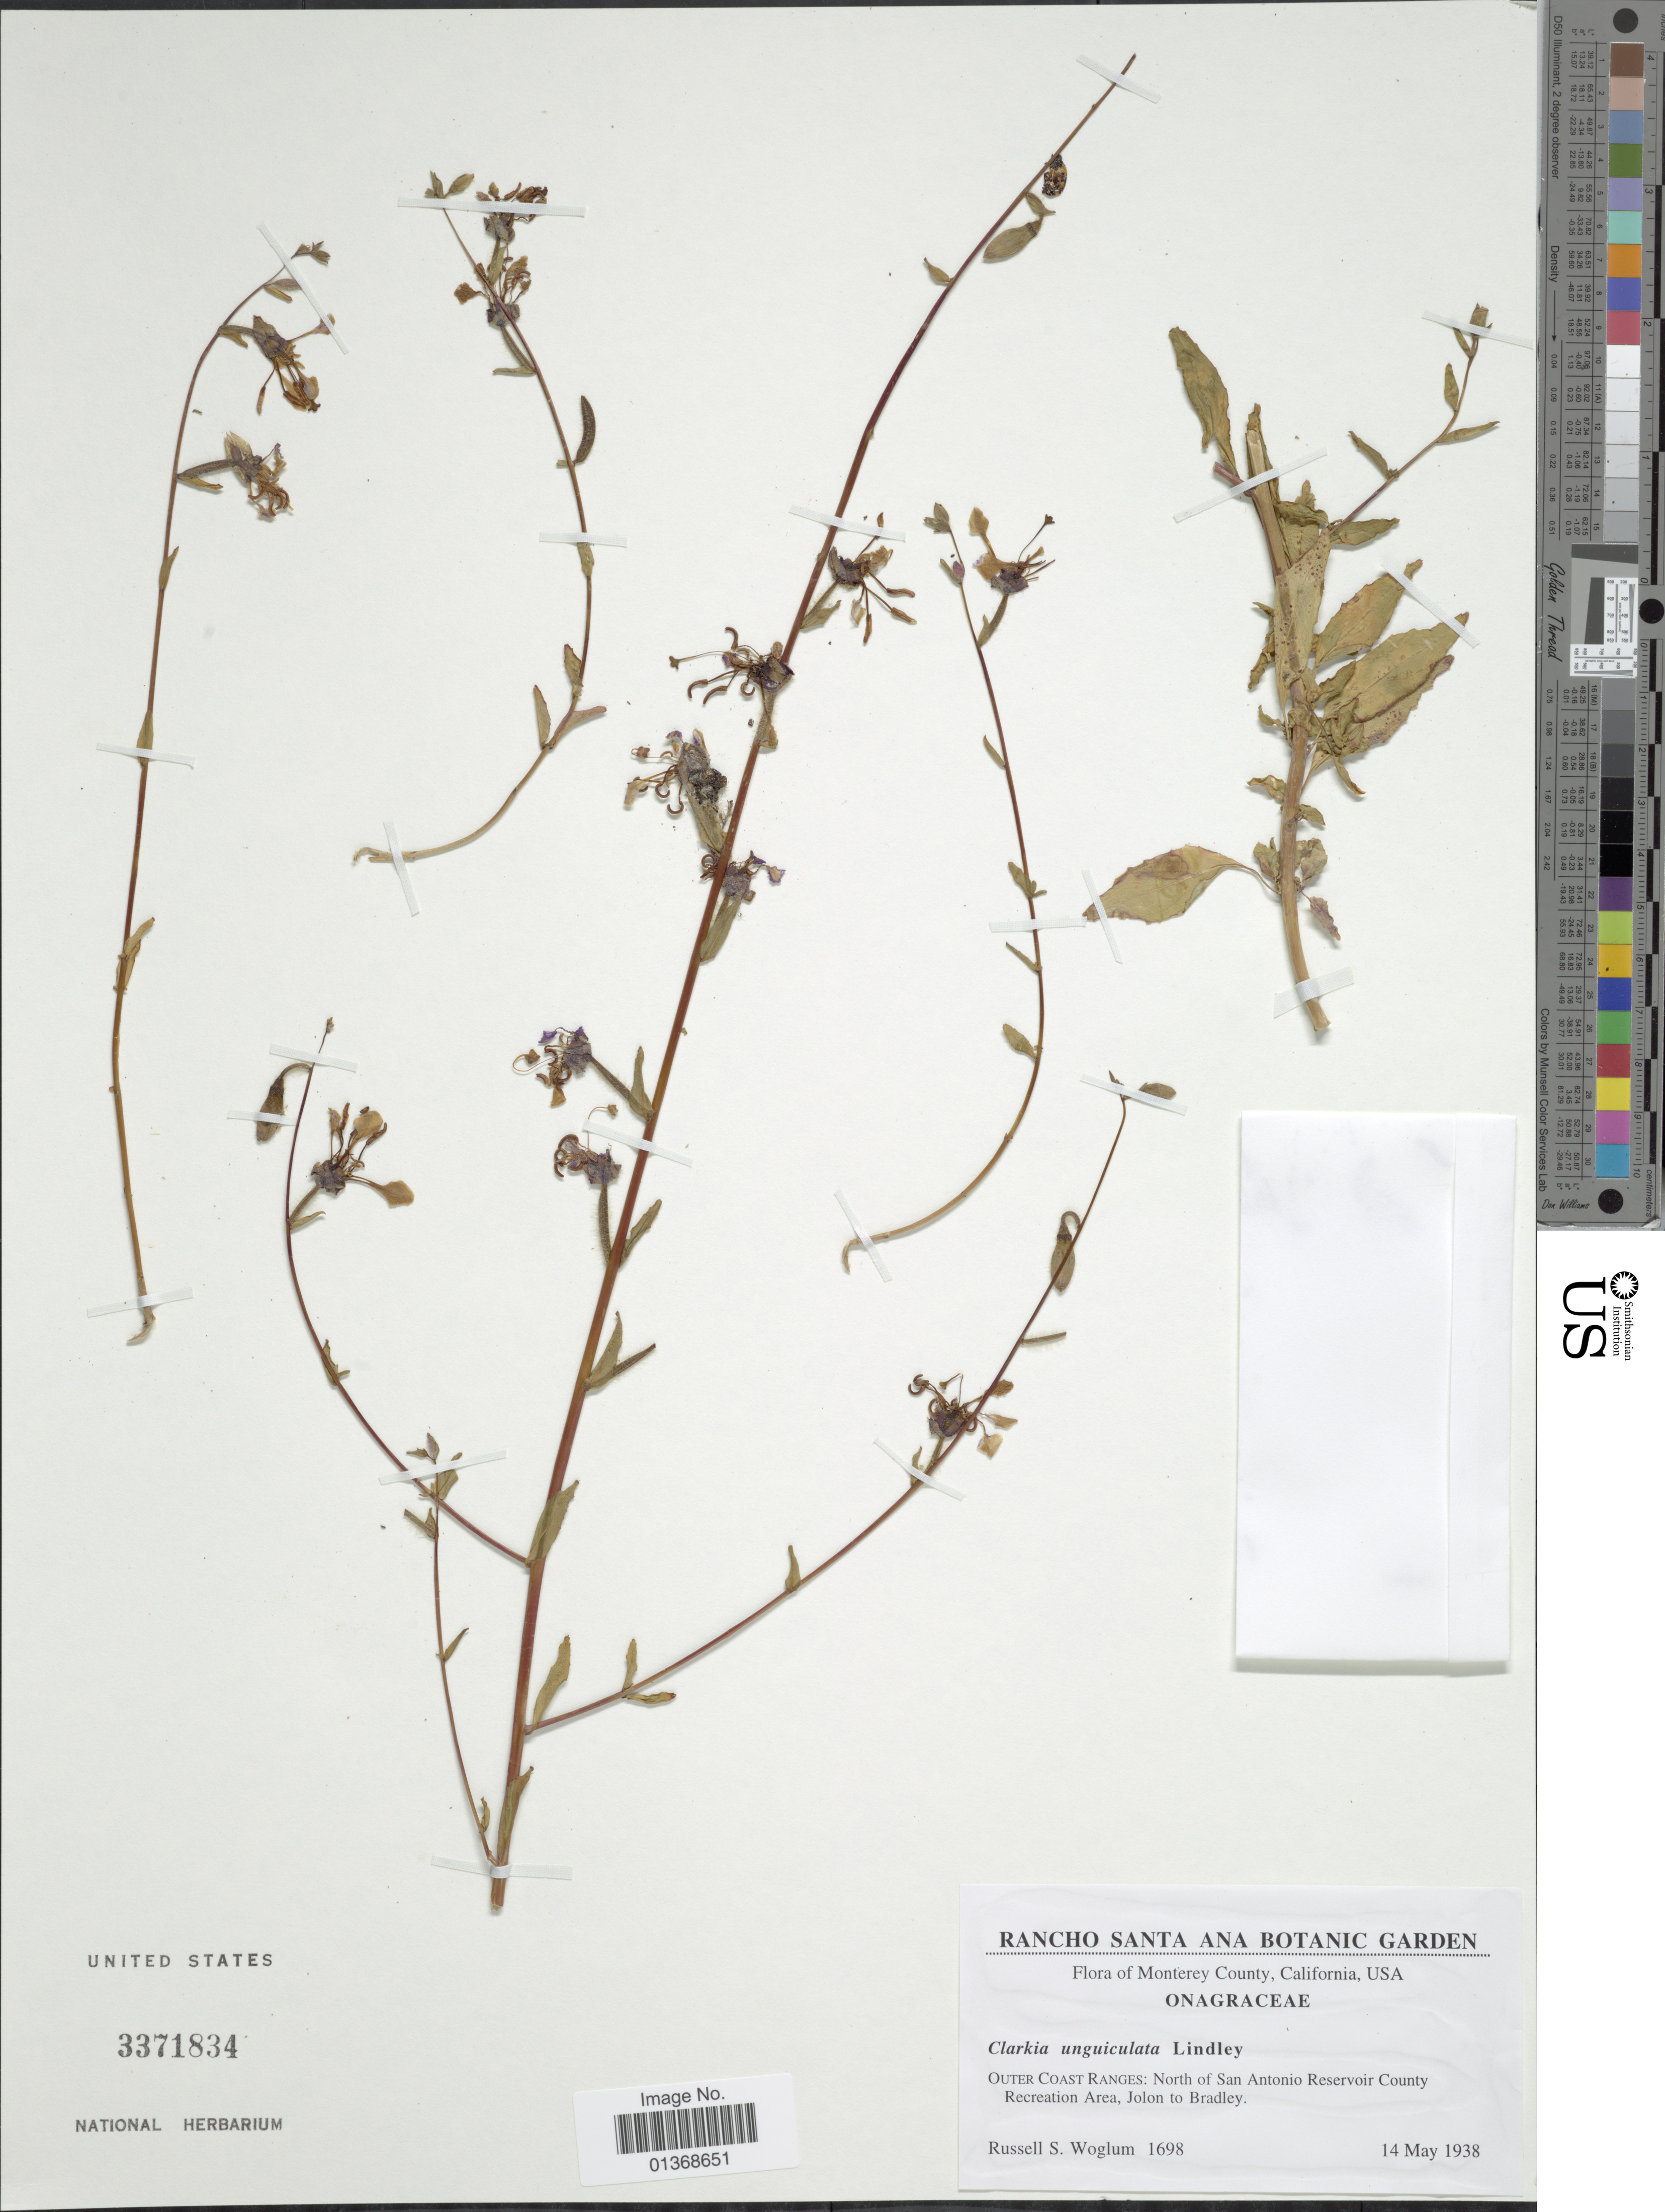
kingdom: Plantae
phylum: Tracheophyta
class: Magnoliopsida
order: Myrtales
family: Onagraceae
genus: Clarkia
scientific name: Clarkia unguiculata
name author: Lindl.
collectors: R. Woglum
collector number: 1698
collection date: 1938-05-14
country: United States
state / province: California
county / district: Monterey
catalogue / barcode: US 3371834